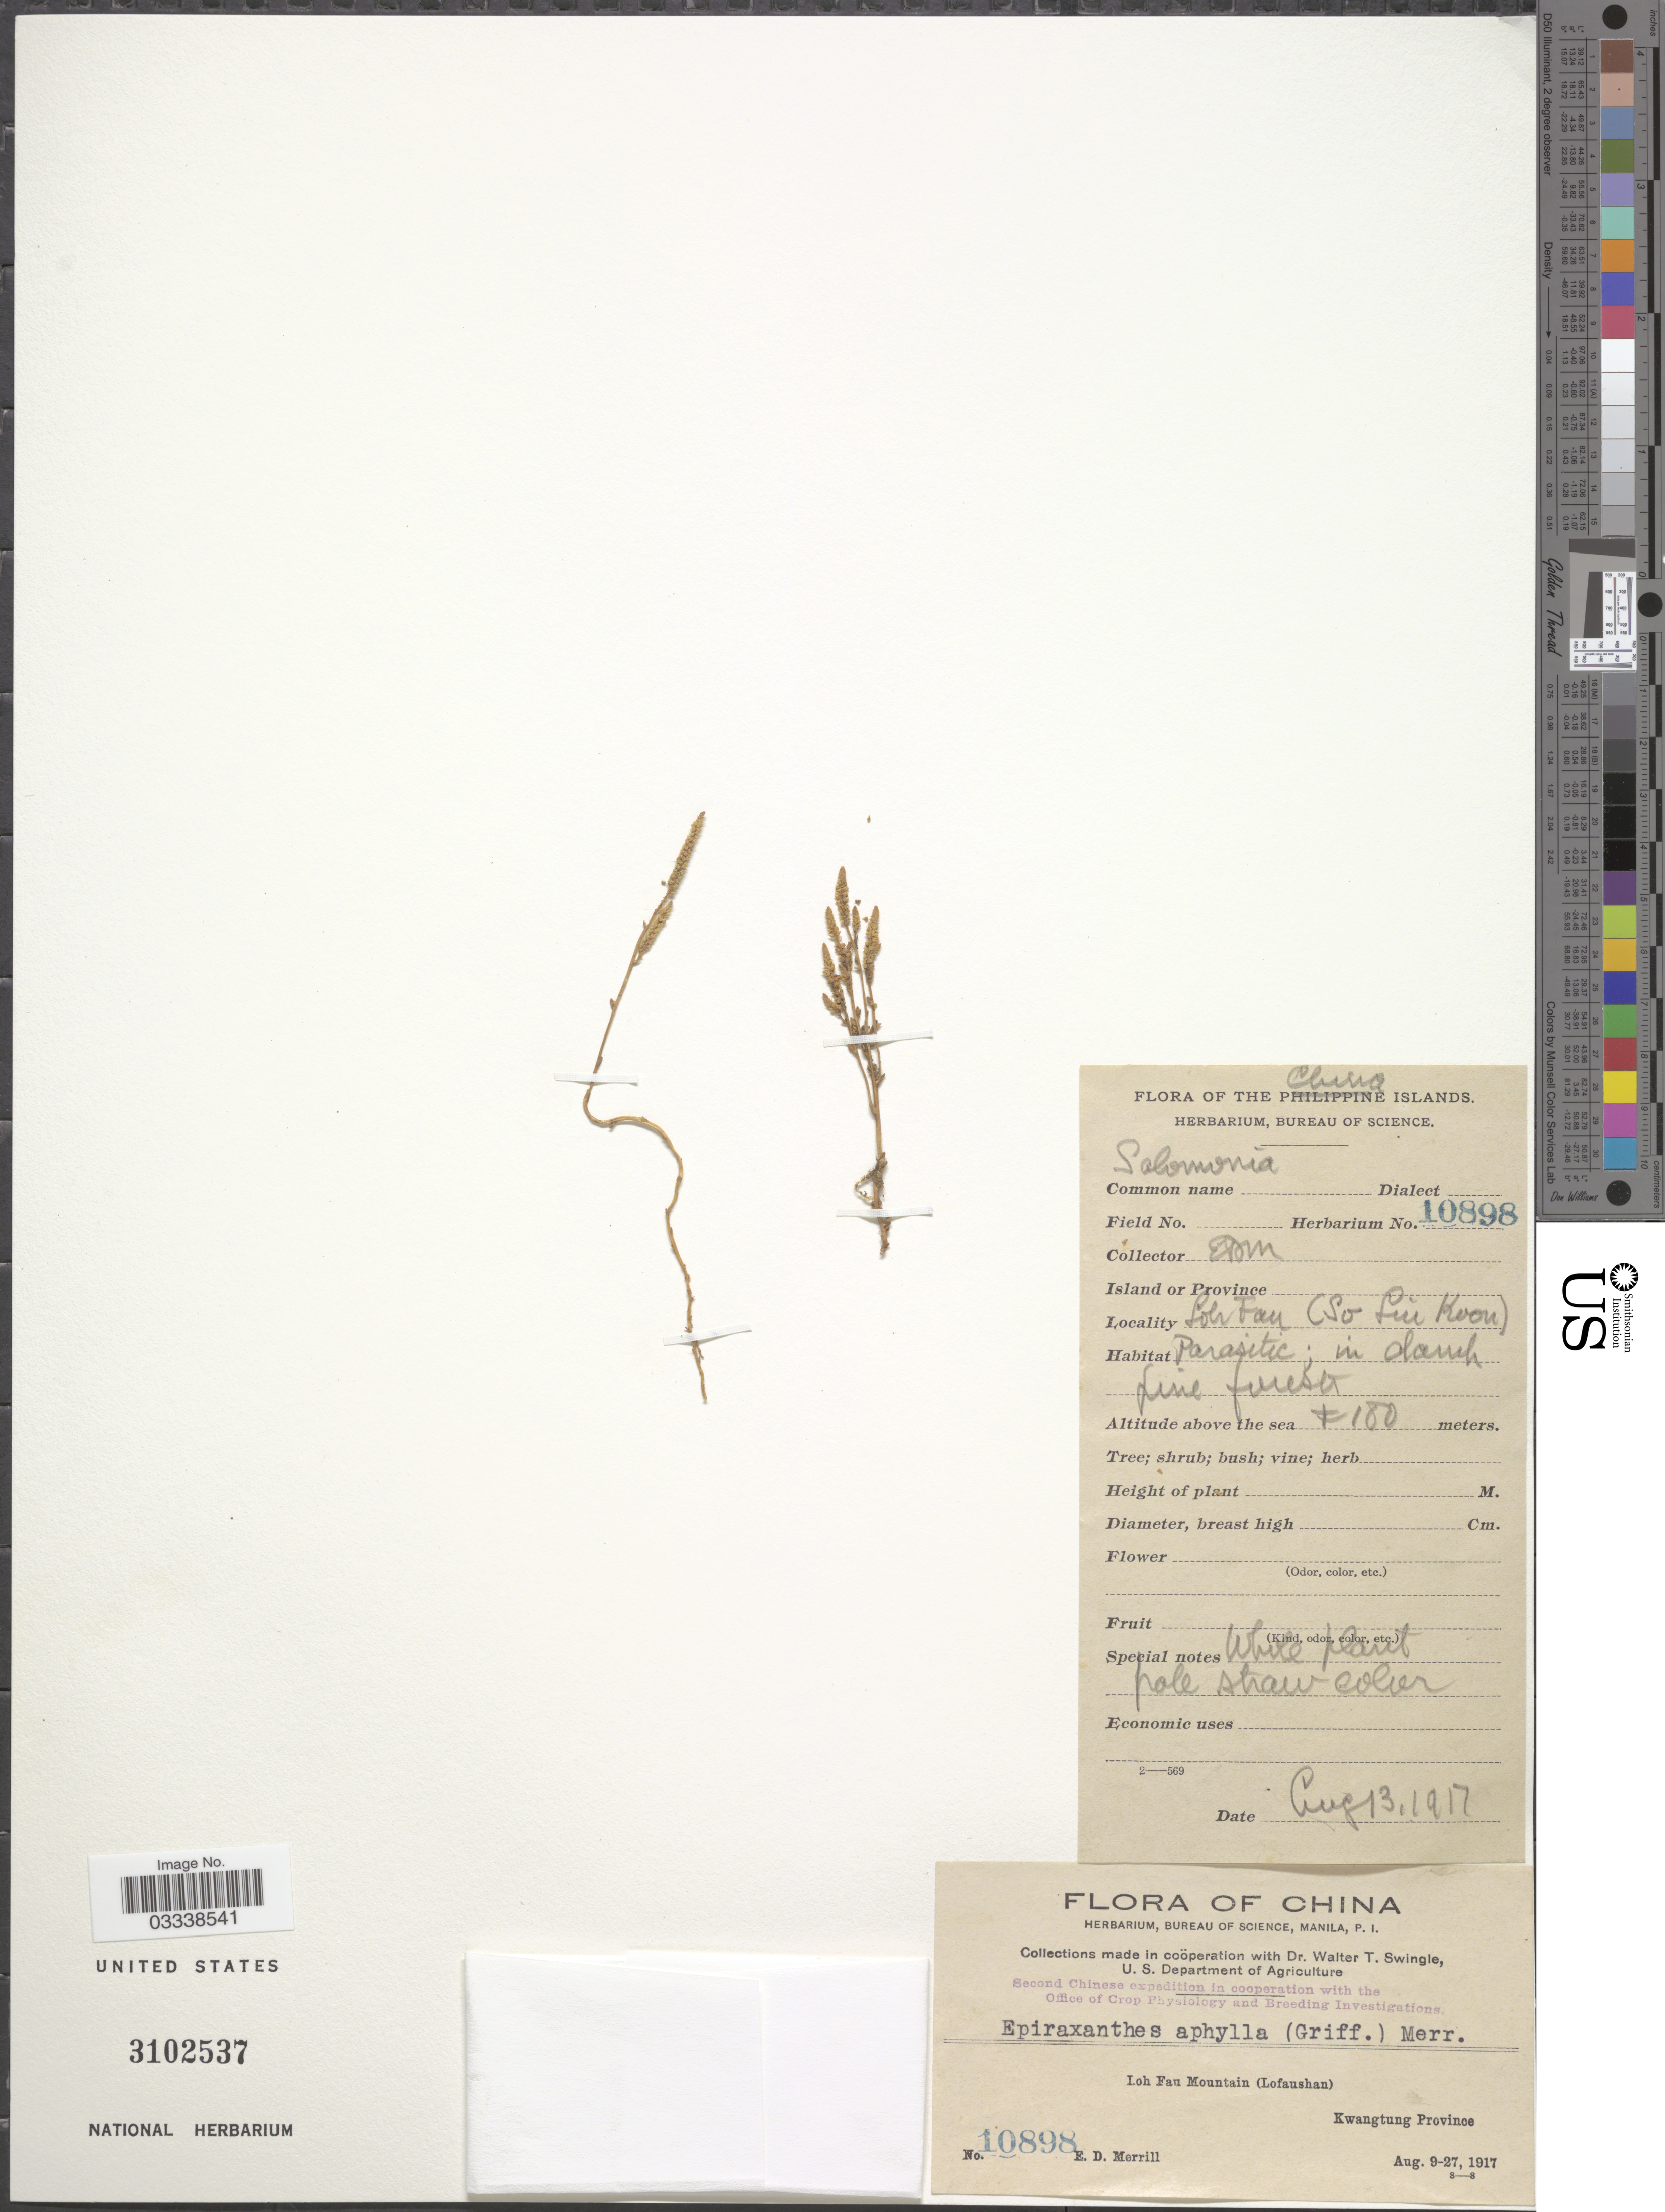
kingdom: Plantae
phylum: Tracheophyta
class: Magnoliopsida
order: Fabales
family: Polygalaceae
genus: Epirixanthes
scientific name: Epirixanthes elongata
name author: Blume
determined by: Strong, Mark T., (BOT), Smithsonian Institution - National Museum of Natural History (UNITED STATES)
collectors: E. D. Merrill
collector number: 10898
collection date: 1917-08-13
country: China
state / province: Guangdong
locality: Loh Fau Mountain (Lofaushan), Kwangtung Province, Loh Fau (So Lui Koon).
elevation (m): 180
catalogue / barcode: US 3102537